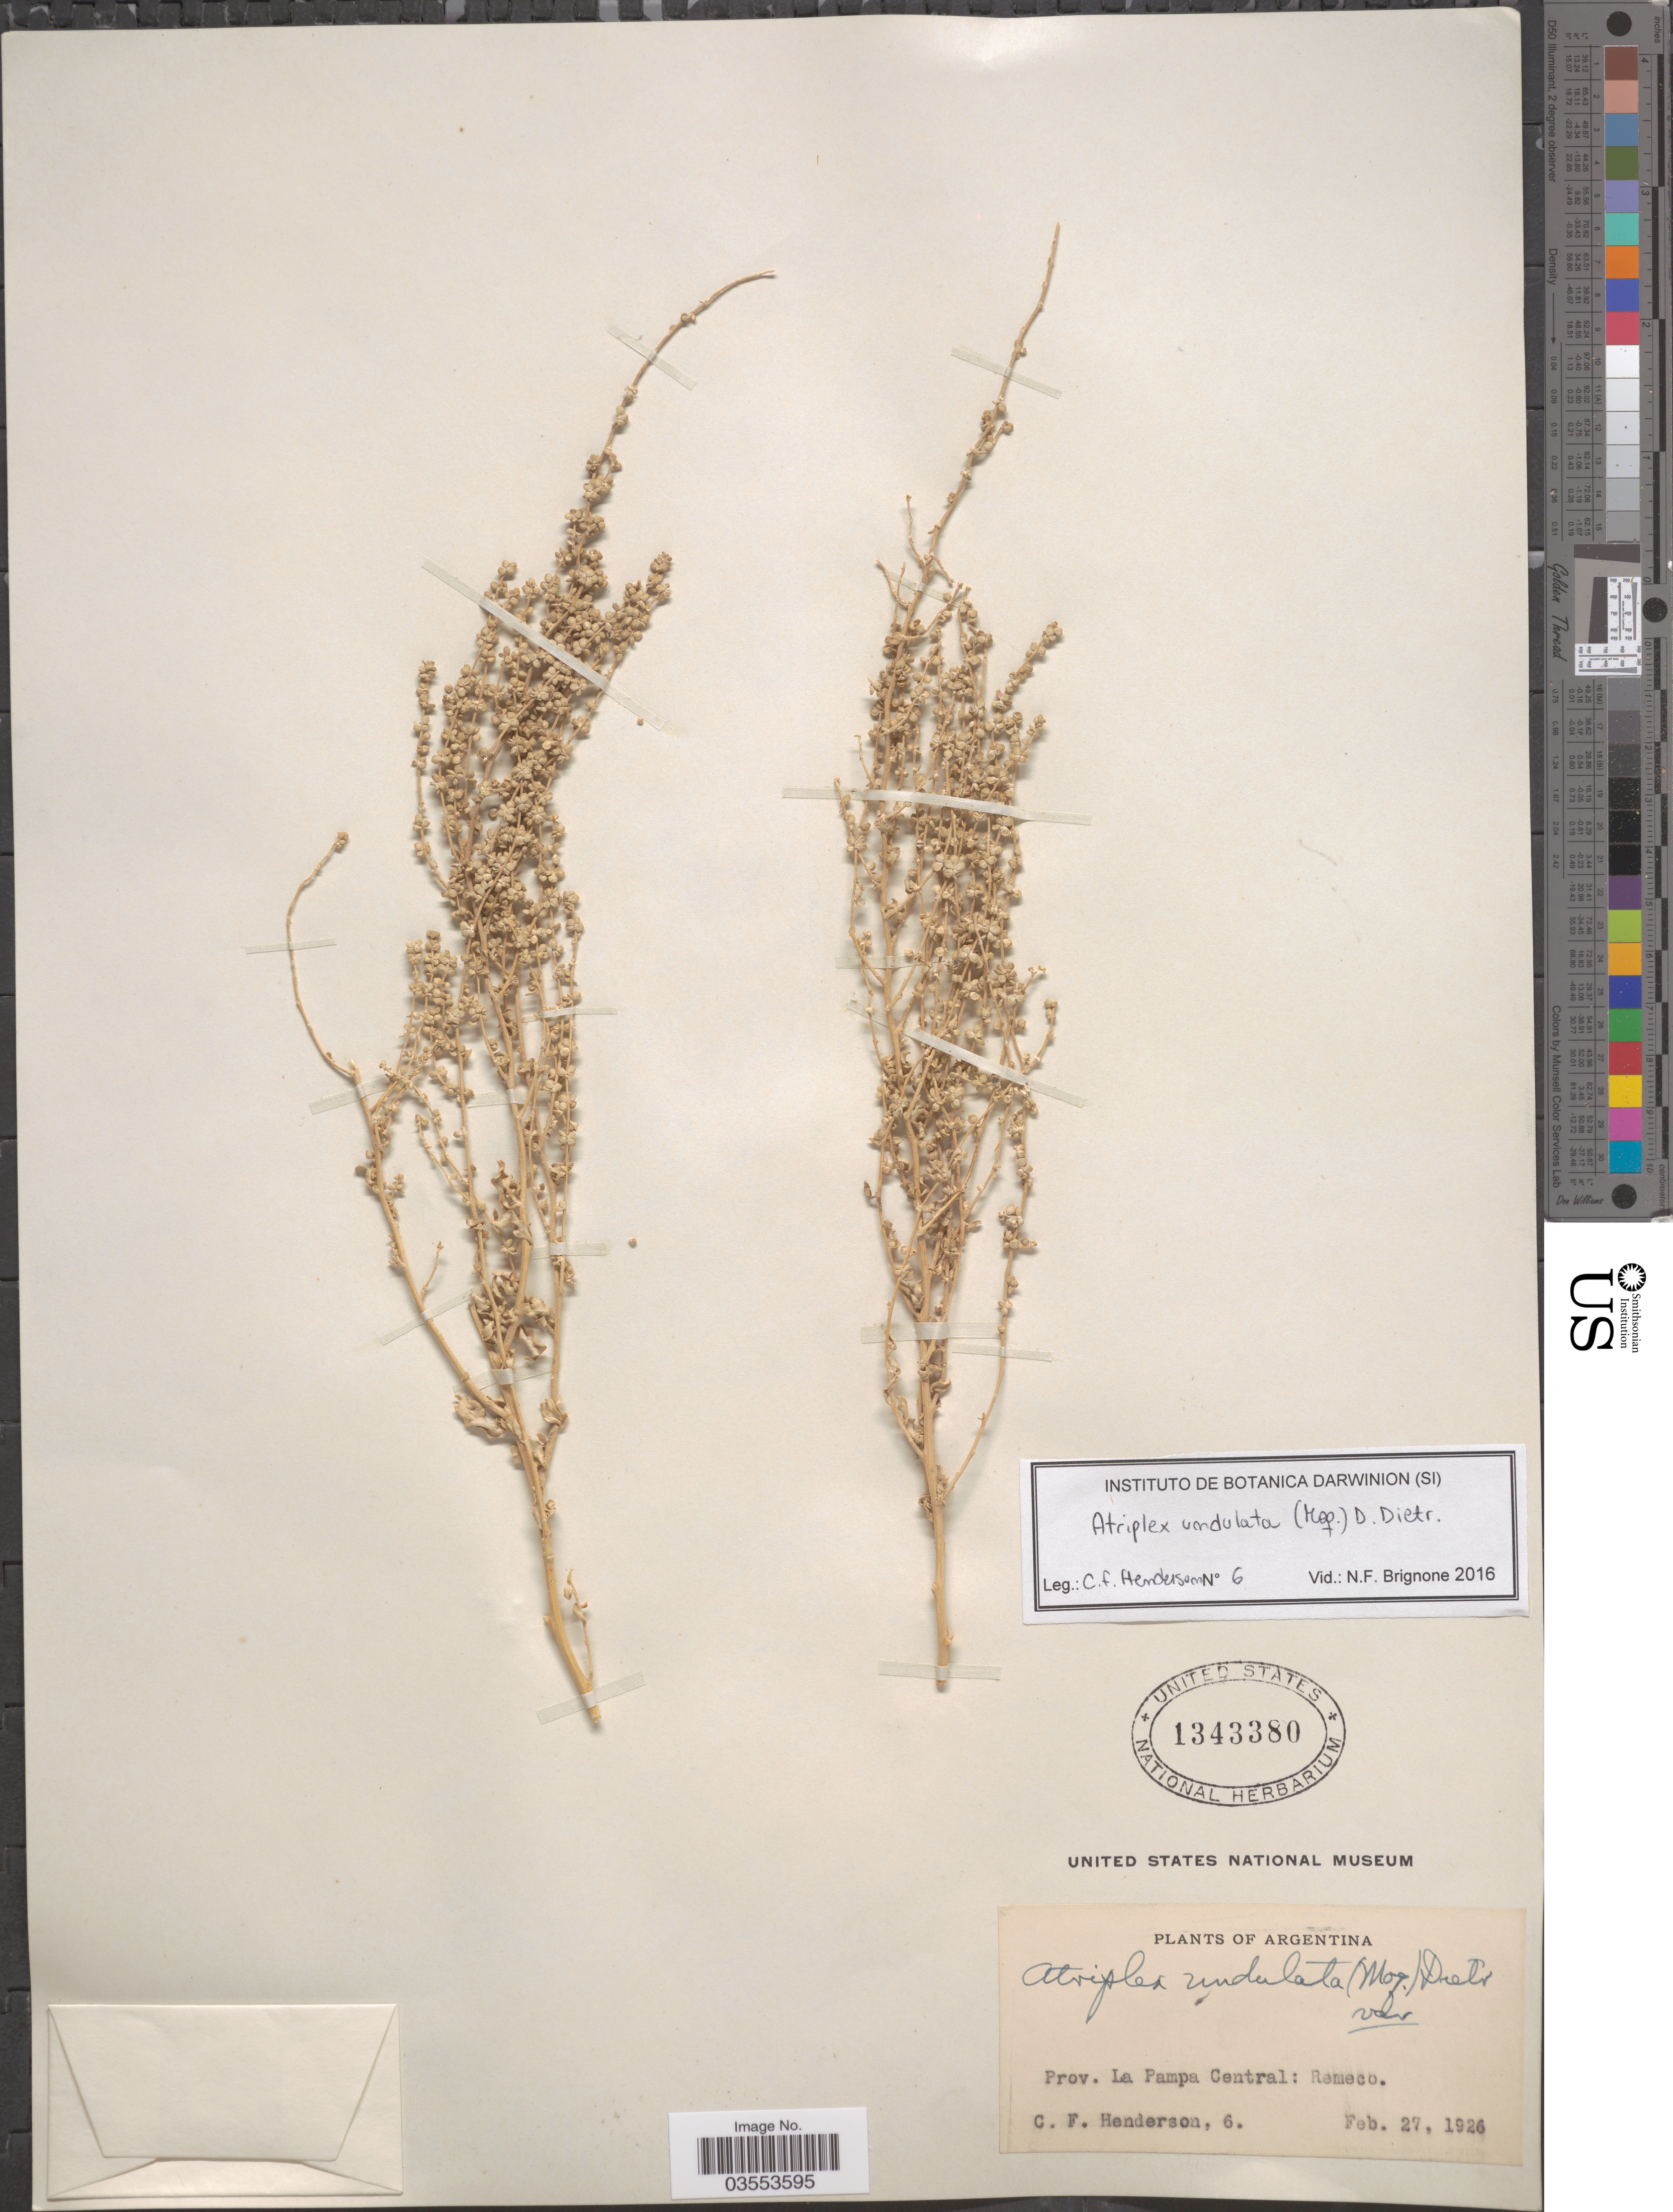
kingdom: Plantae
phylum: Tracheophyta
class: Magnoliopsida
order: Caryophyllales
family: Amaranthaceae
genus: Atriplex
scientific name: Atriplex undulata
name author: (Moq.) D. Dietr.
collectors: C. Henderson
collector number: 6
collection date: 1926-02-27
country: Argentina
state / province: La Pampa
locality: Prov. La Pampa Central: Remeco.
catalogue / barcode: US 1343380